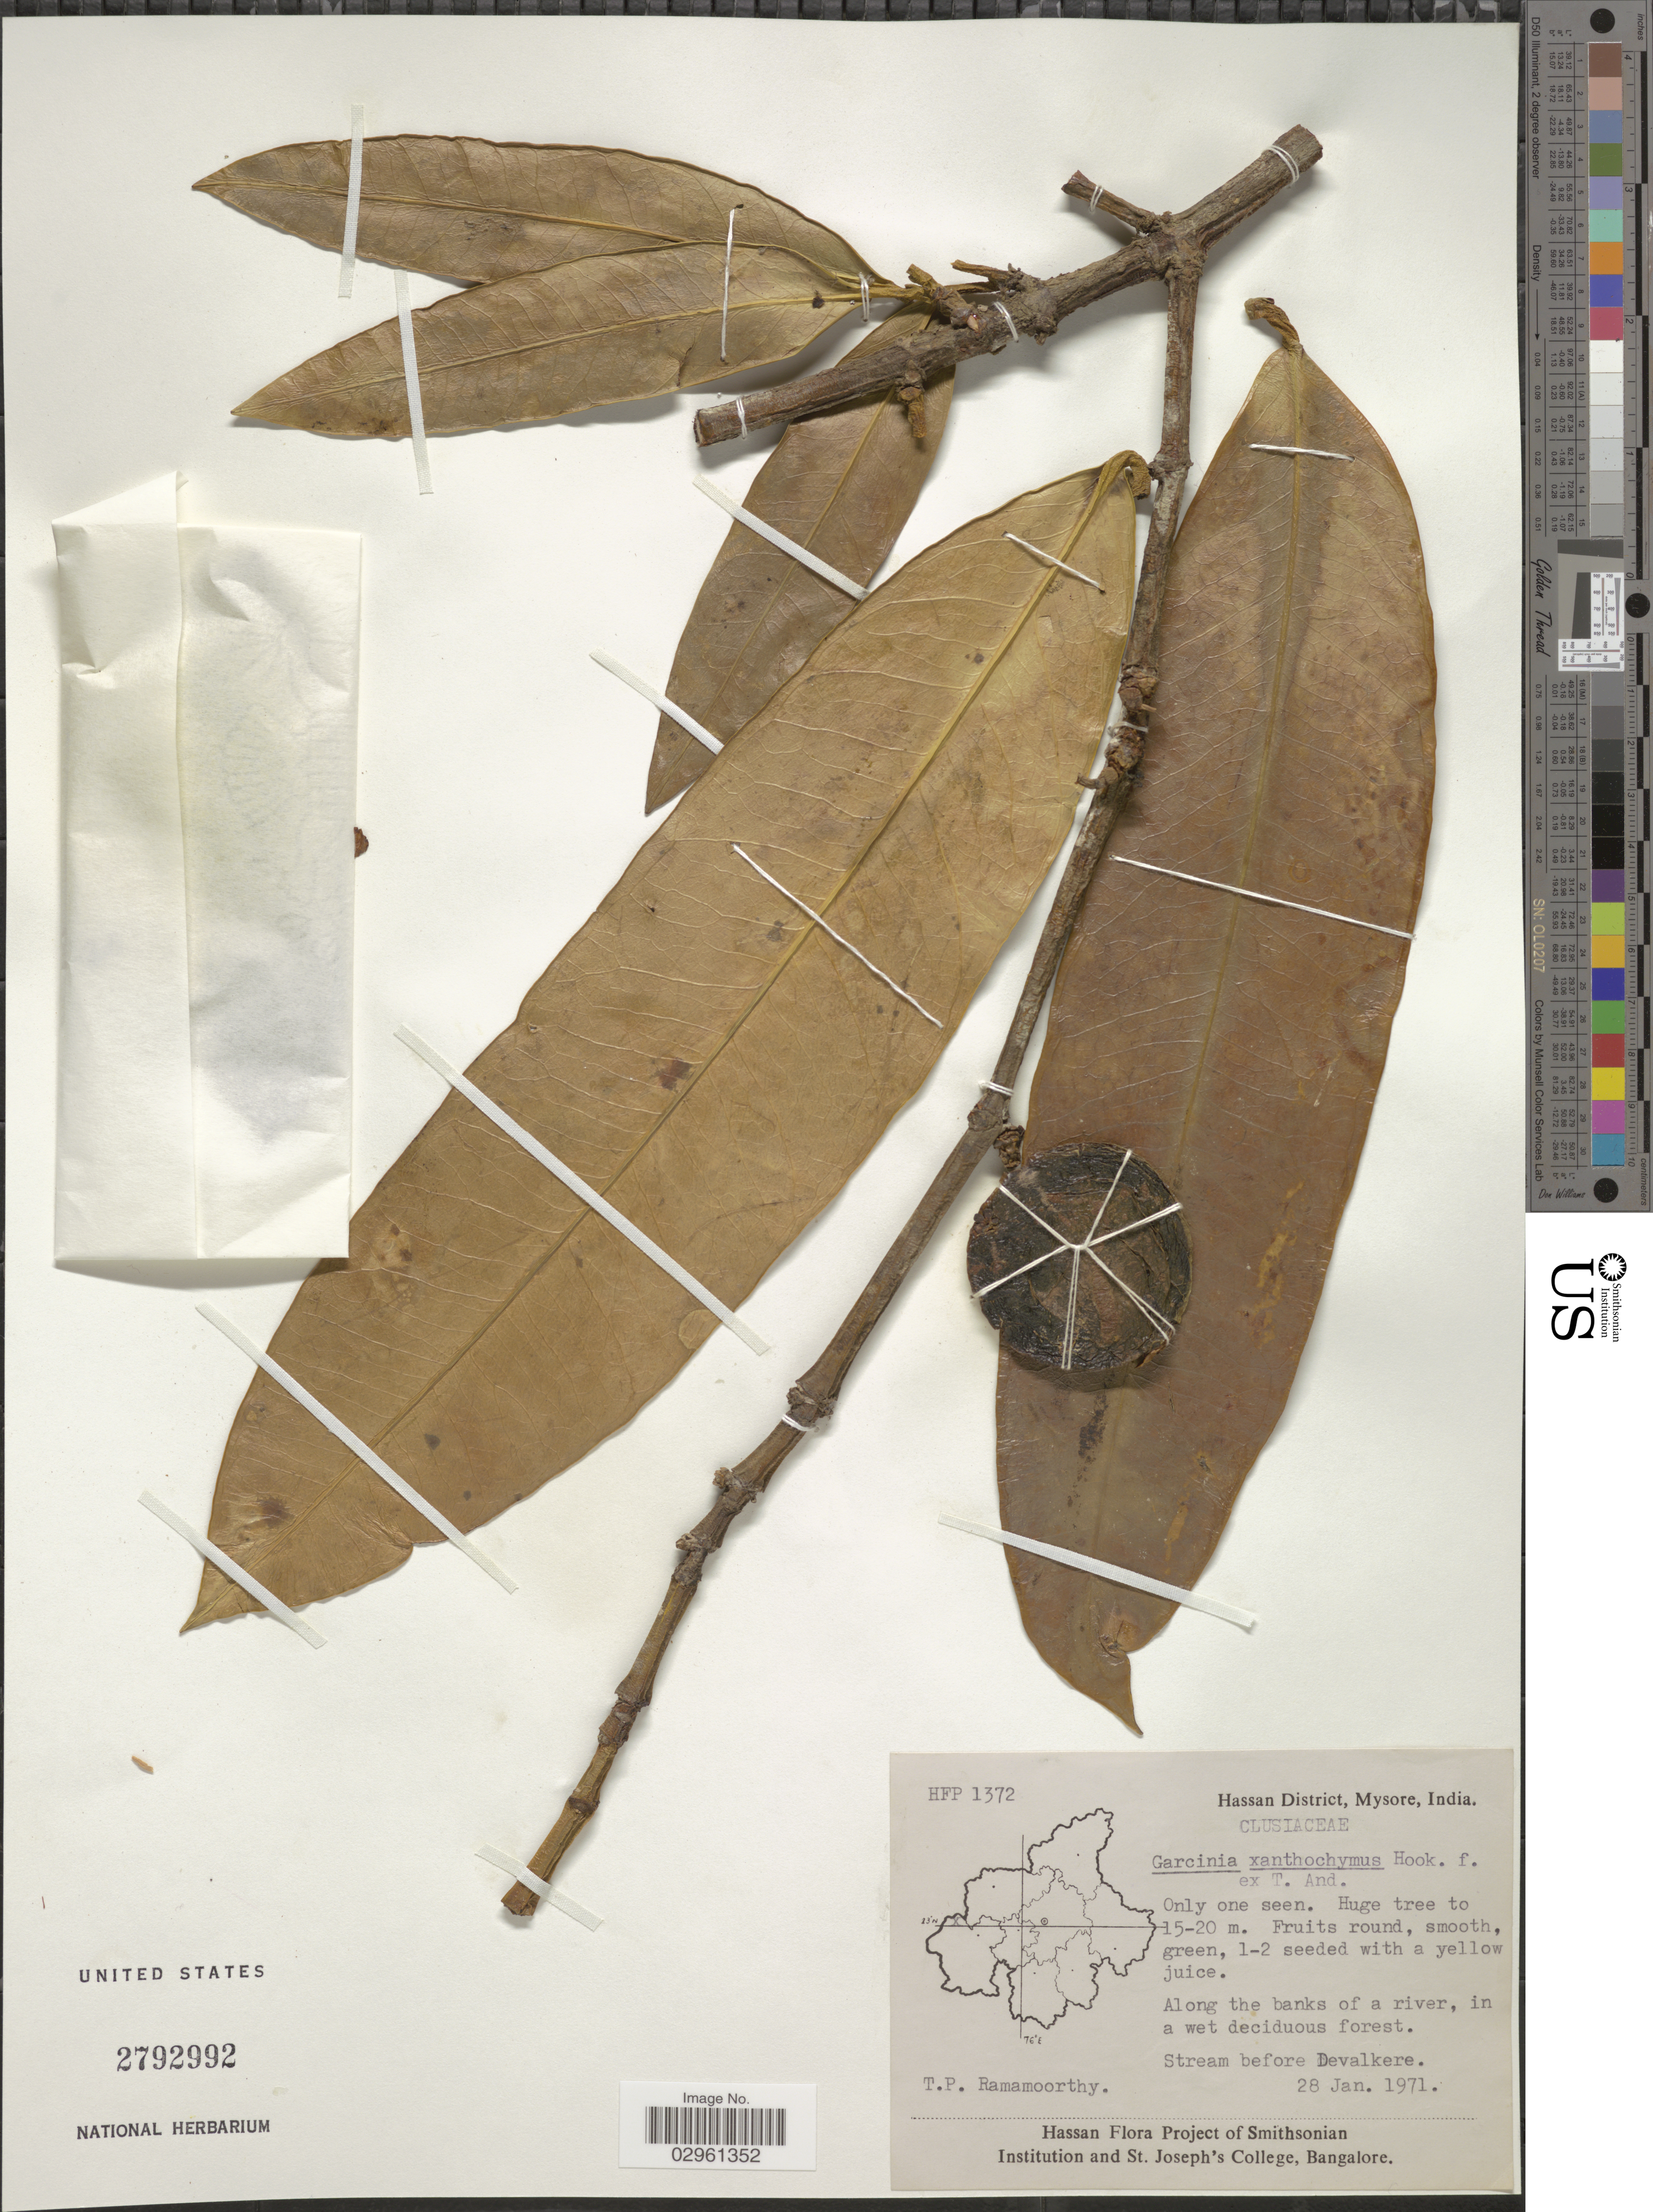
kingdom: Plantae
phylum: Tracheophyta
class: Magnoliopsida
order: Malpighiales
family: Clusiaceae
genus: Garcinia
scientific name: Garcinia xanthochymus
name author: Hook. f. ex T. Anderson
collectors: T. P. Ramamoorthy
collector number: HFP 1372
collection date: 1971-01-28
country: India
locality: Hassan District, Mysore. Along the banks of a river, in a wet deciduous forest. Stream before Devalkere.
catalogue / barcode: US 2792992